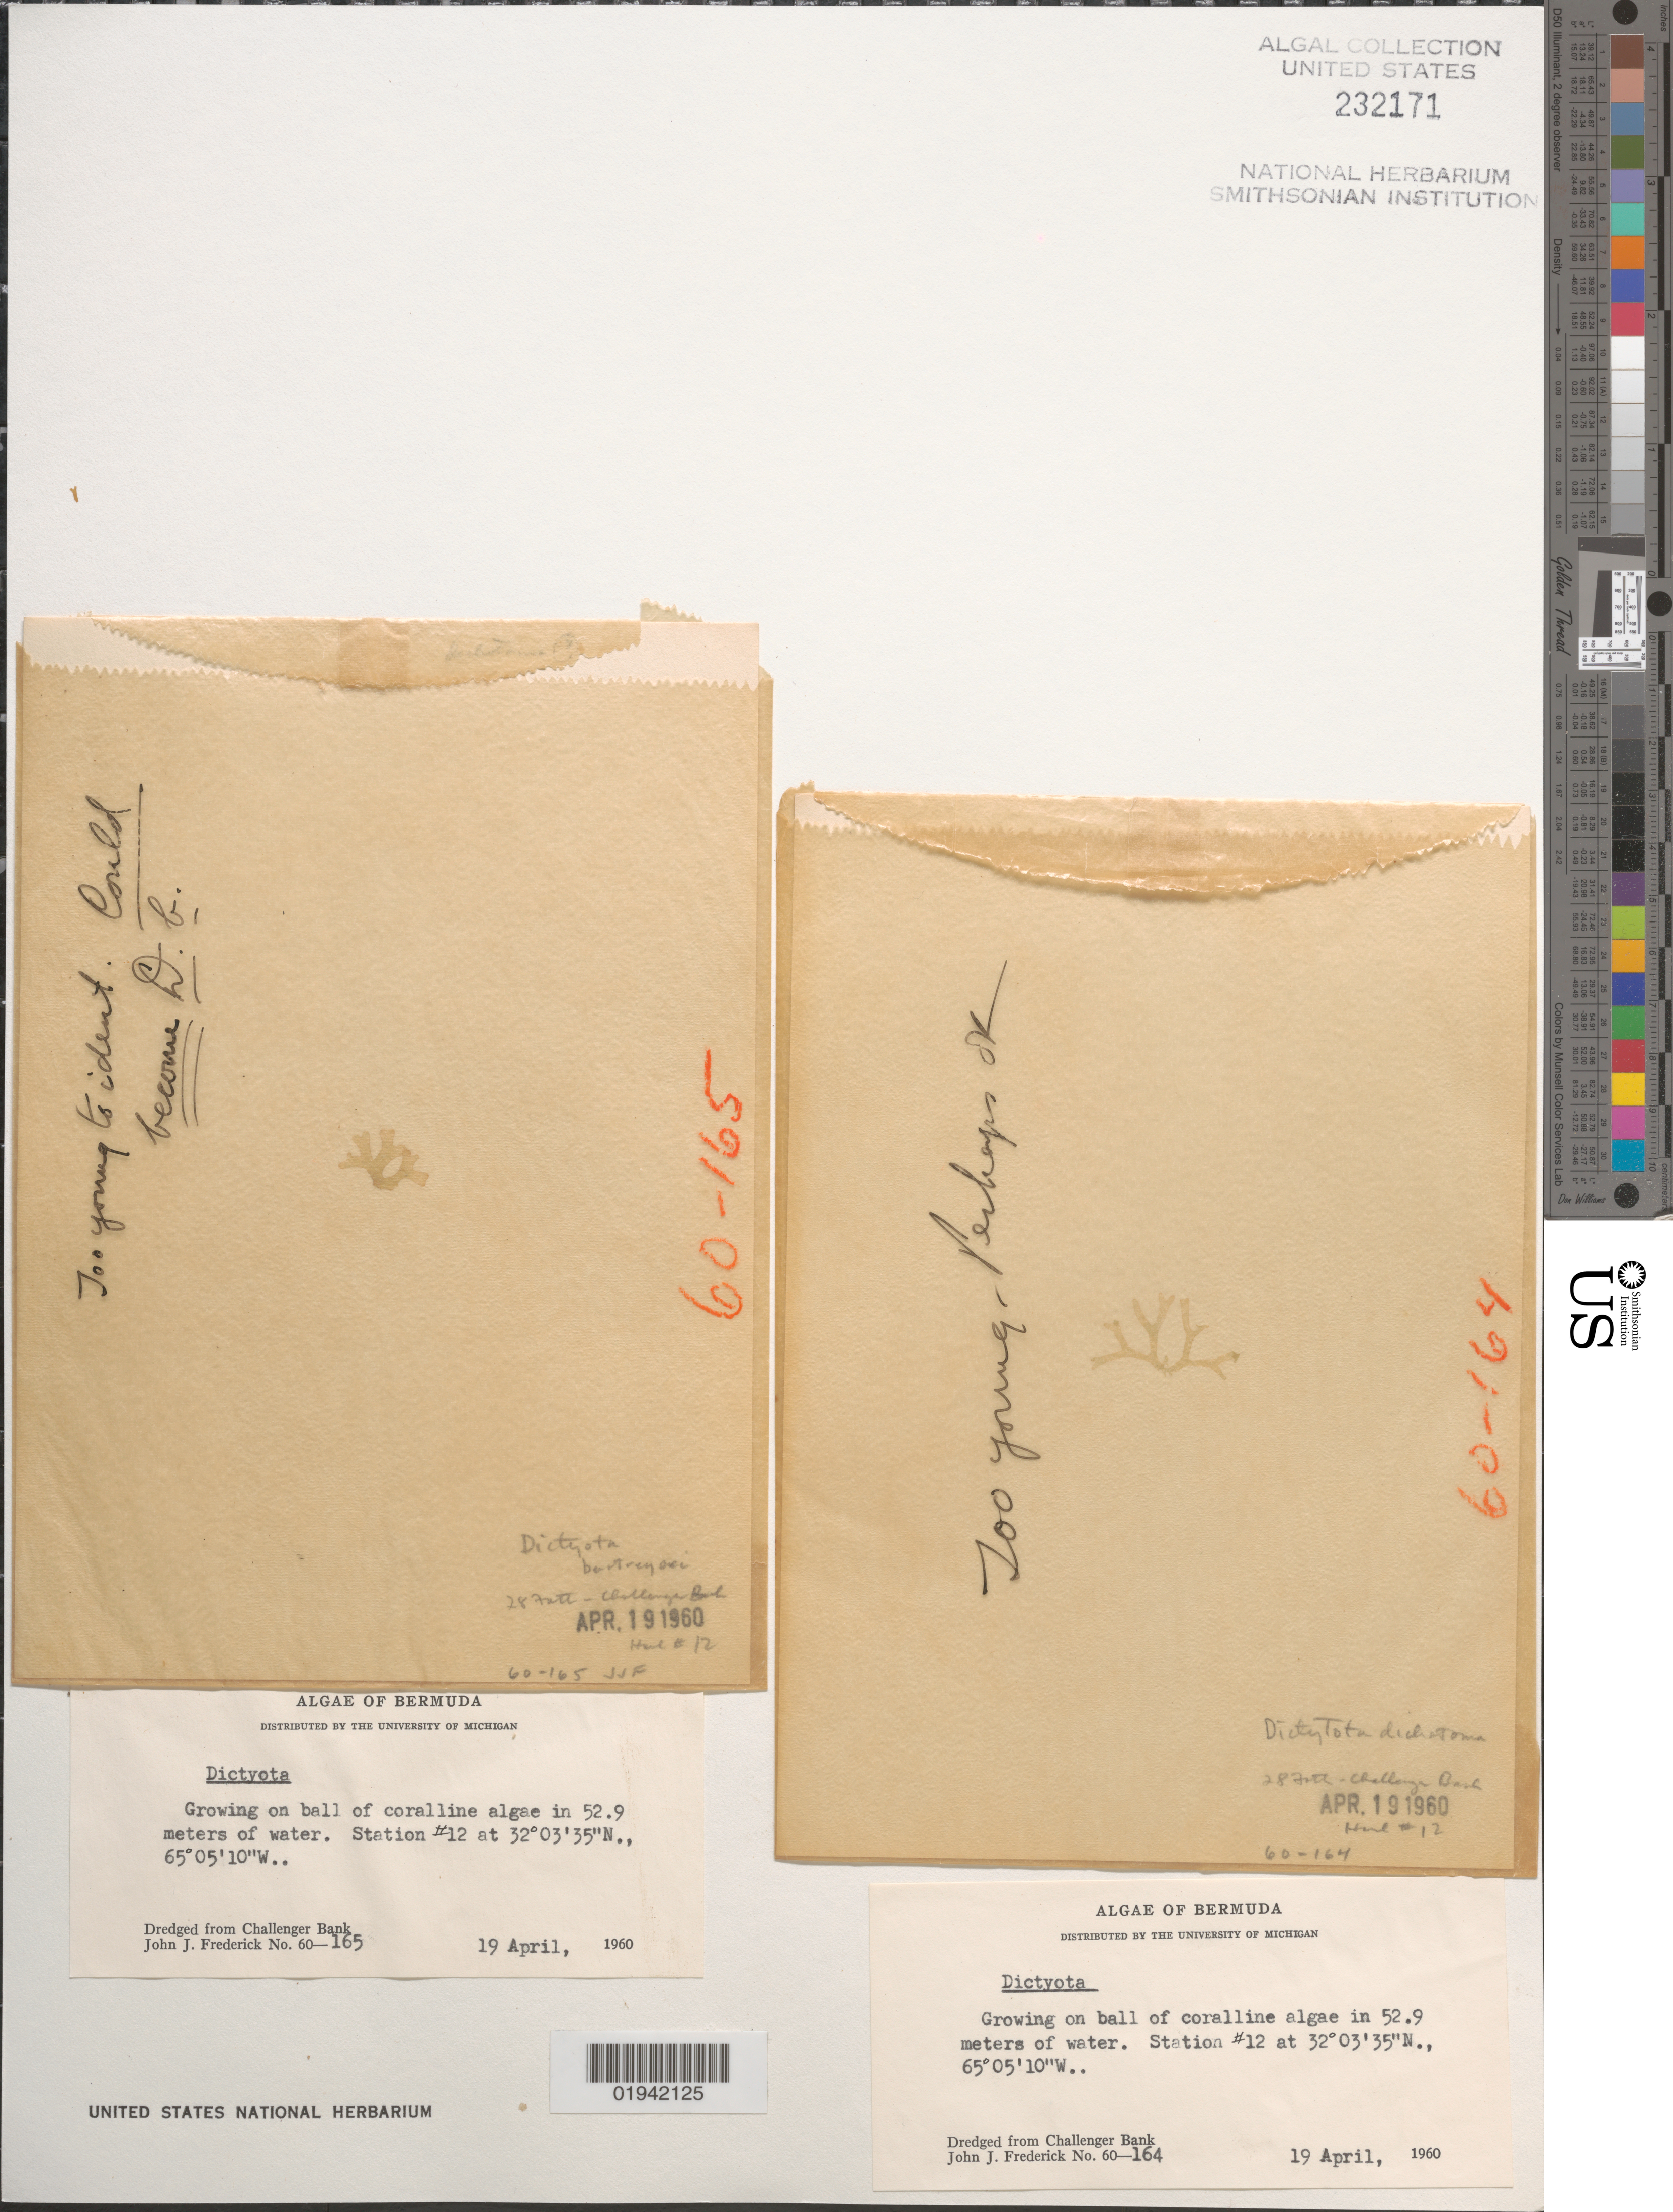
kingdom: Chromista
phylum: Ochrophyta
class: Phaeophyceae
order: Dictyotales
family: Dictyotaceae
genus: Dictyota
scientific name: Dictyota dichotoma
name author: (Huds.) J.V.Lamouroux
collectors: J. Frederick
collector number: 60-164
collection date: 1960-04-19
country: Bermuda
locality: Station #12. Dredged from Challenger Bank.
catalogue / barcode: US 232171-2